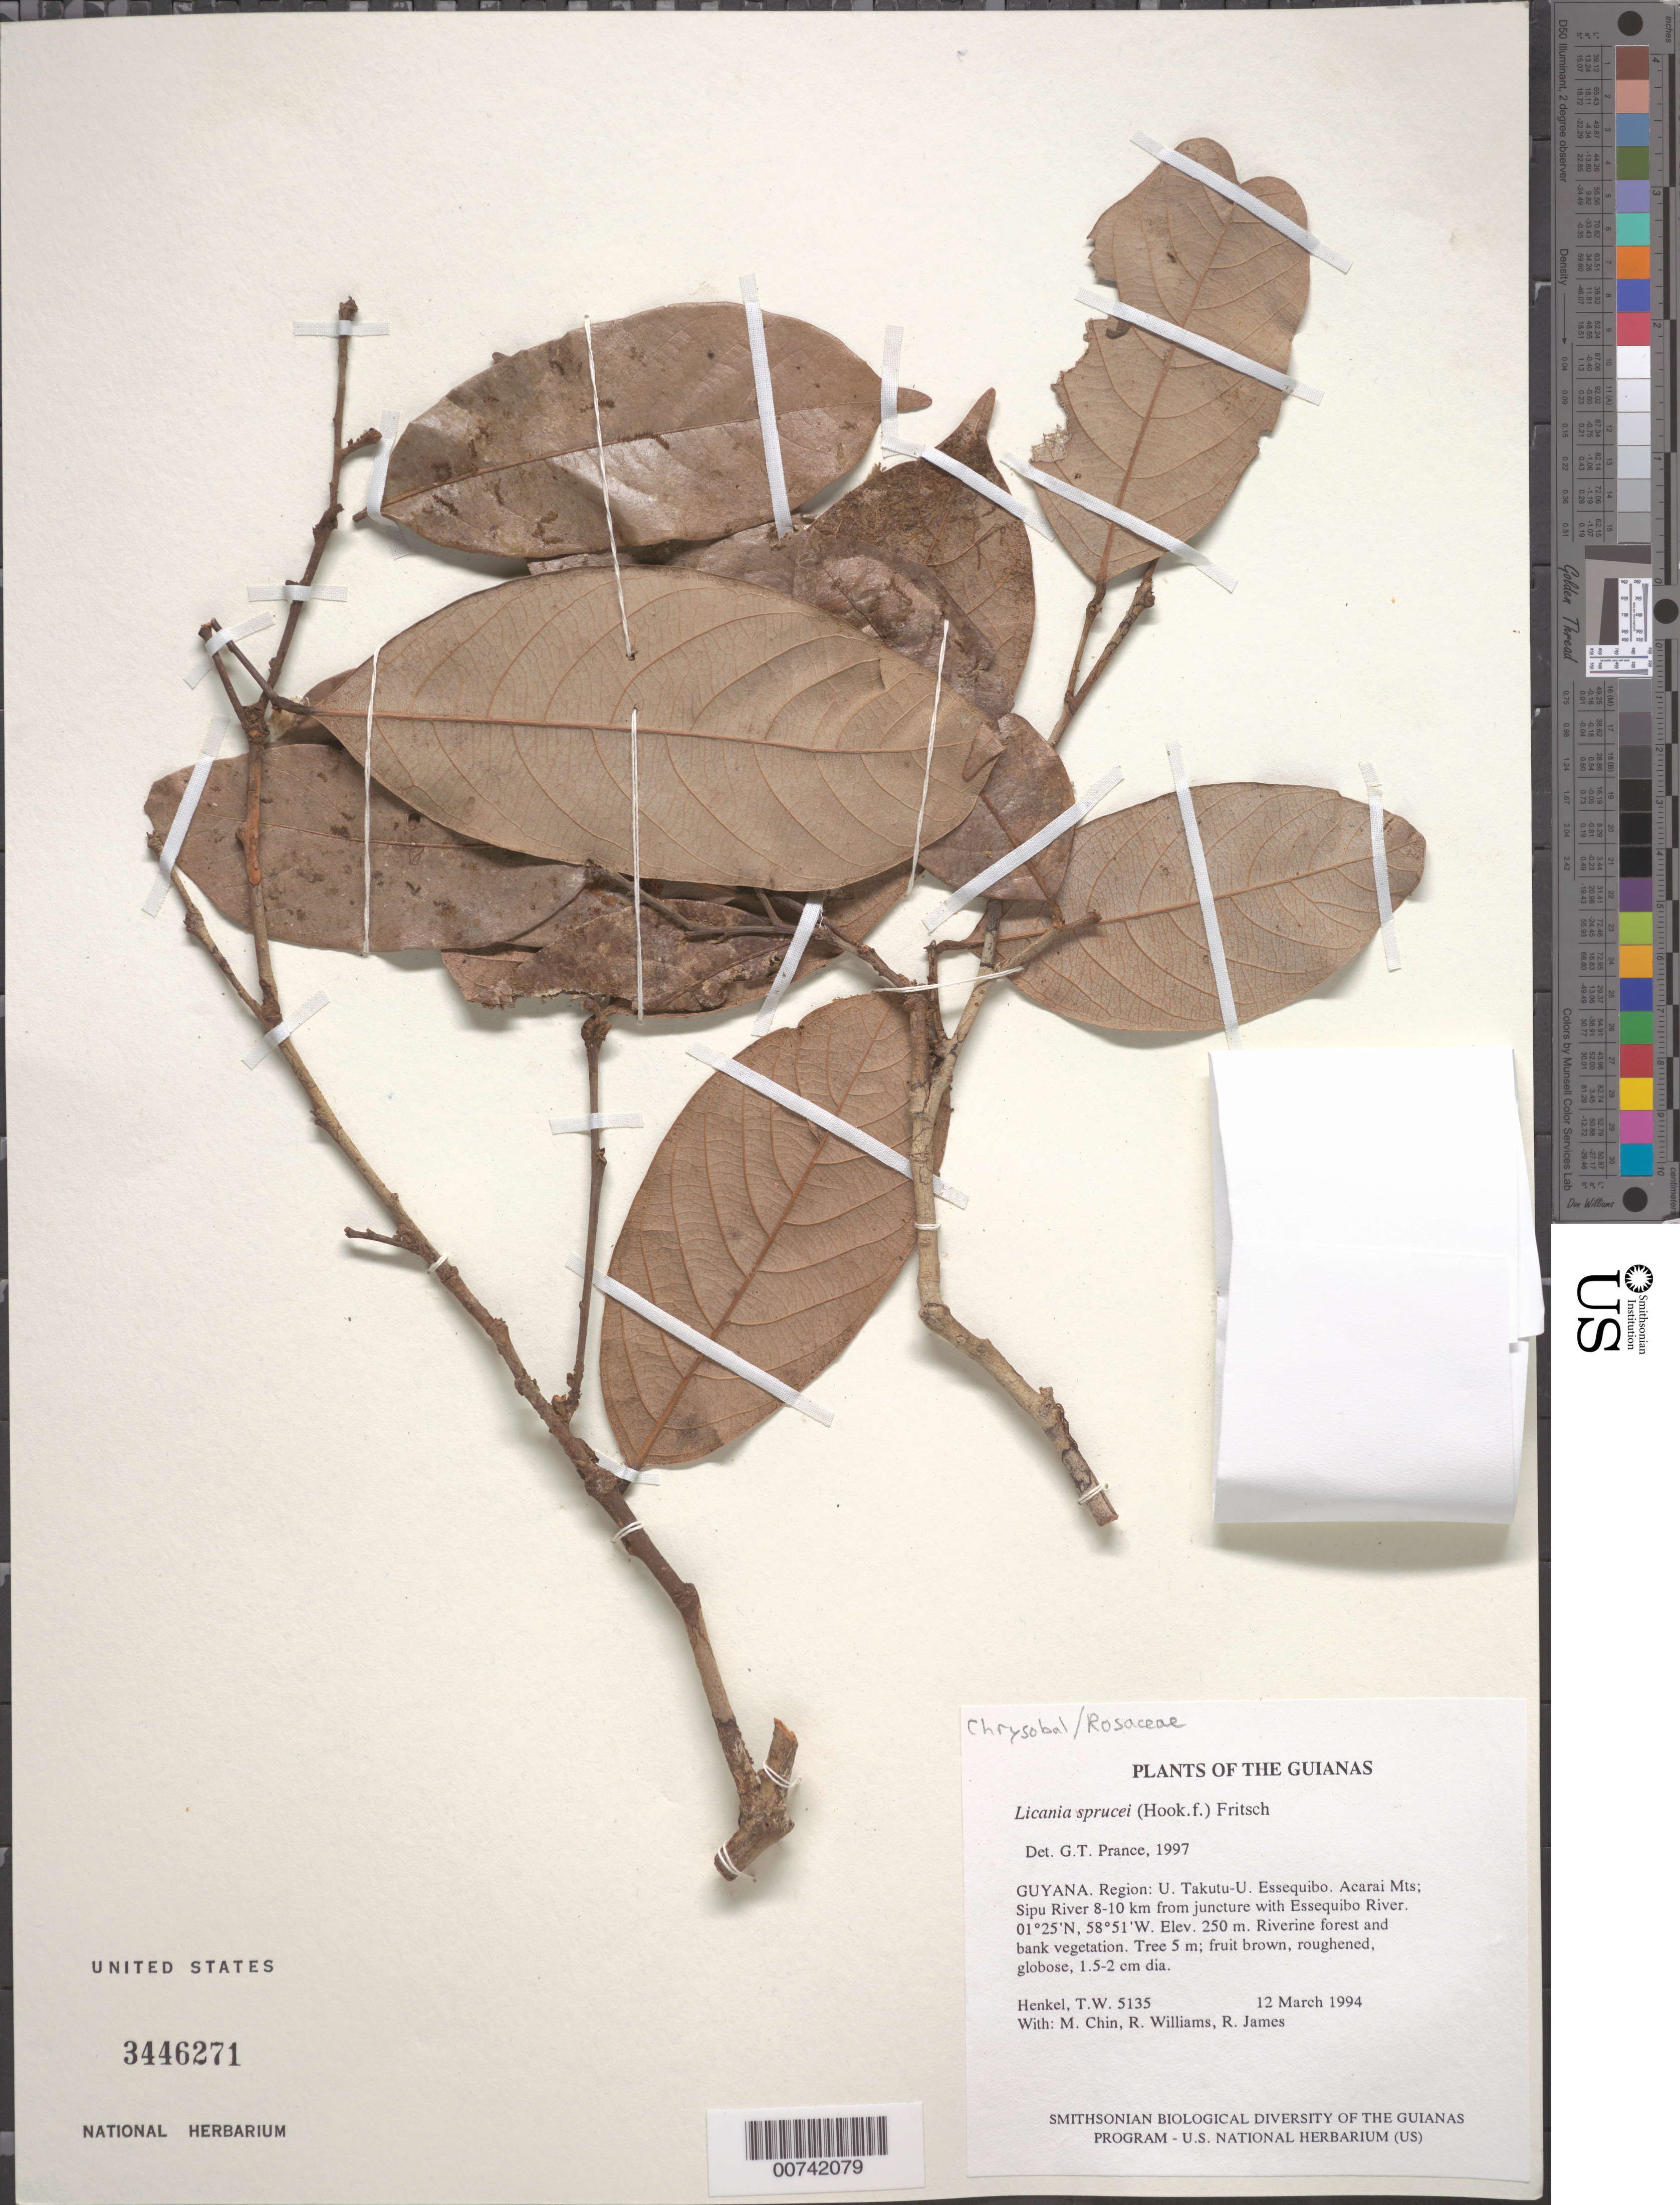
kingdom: Plantae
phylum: Tracheophyta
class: Magnoliopsida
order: Malpighiales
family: Chrysobalanaceae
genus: Leptobalanus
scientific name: Leptobalanus sprucei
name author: (Hook. f.) Sothers & Prance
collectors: T. Henkel, M. Chin, R. Williams & R. James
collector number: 5135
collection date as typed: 12 March 1994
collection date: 1994-03-12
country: Guyana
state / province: U. Takutu-U. Essequibo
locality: Acarai Mts; Sipu River 8-10 km from juncture with Essequibo River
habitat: Riverine forest and bank vegetation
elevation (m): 250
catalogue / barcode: US 3446271